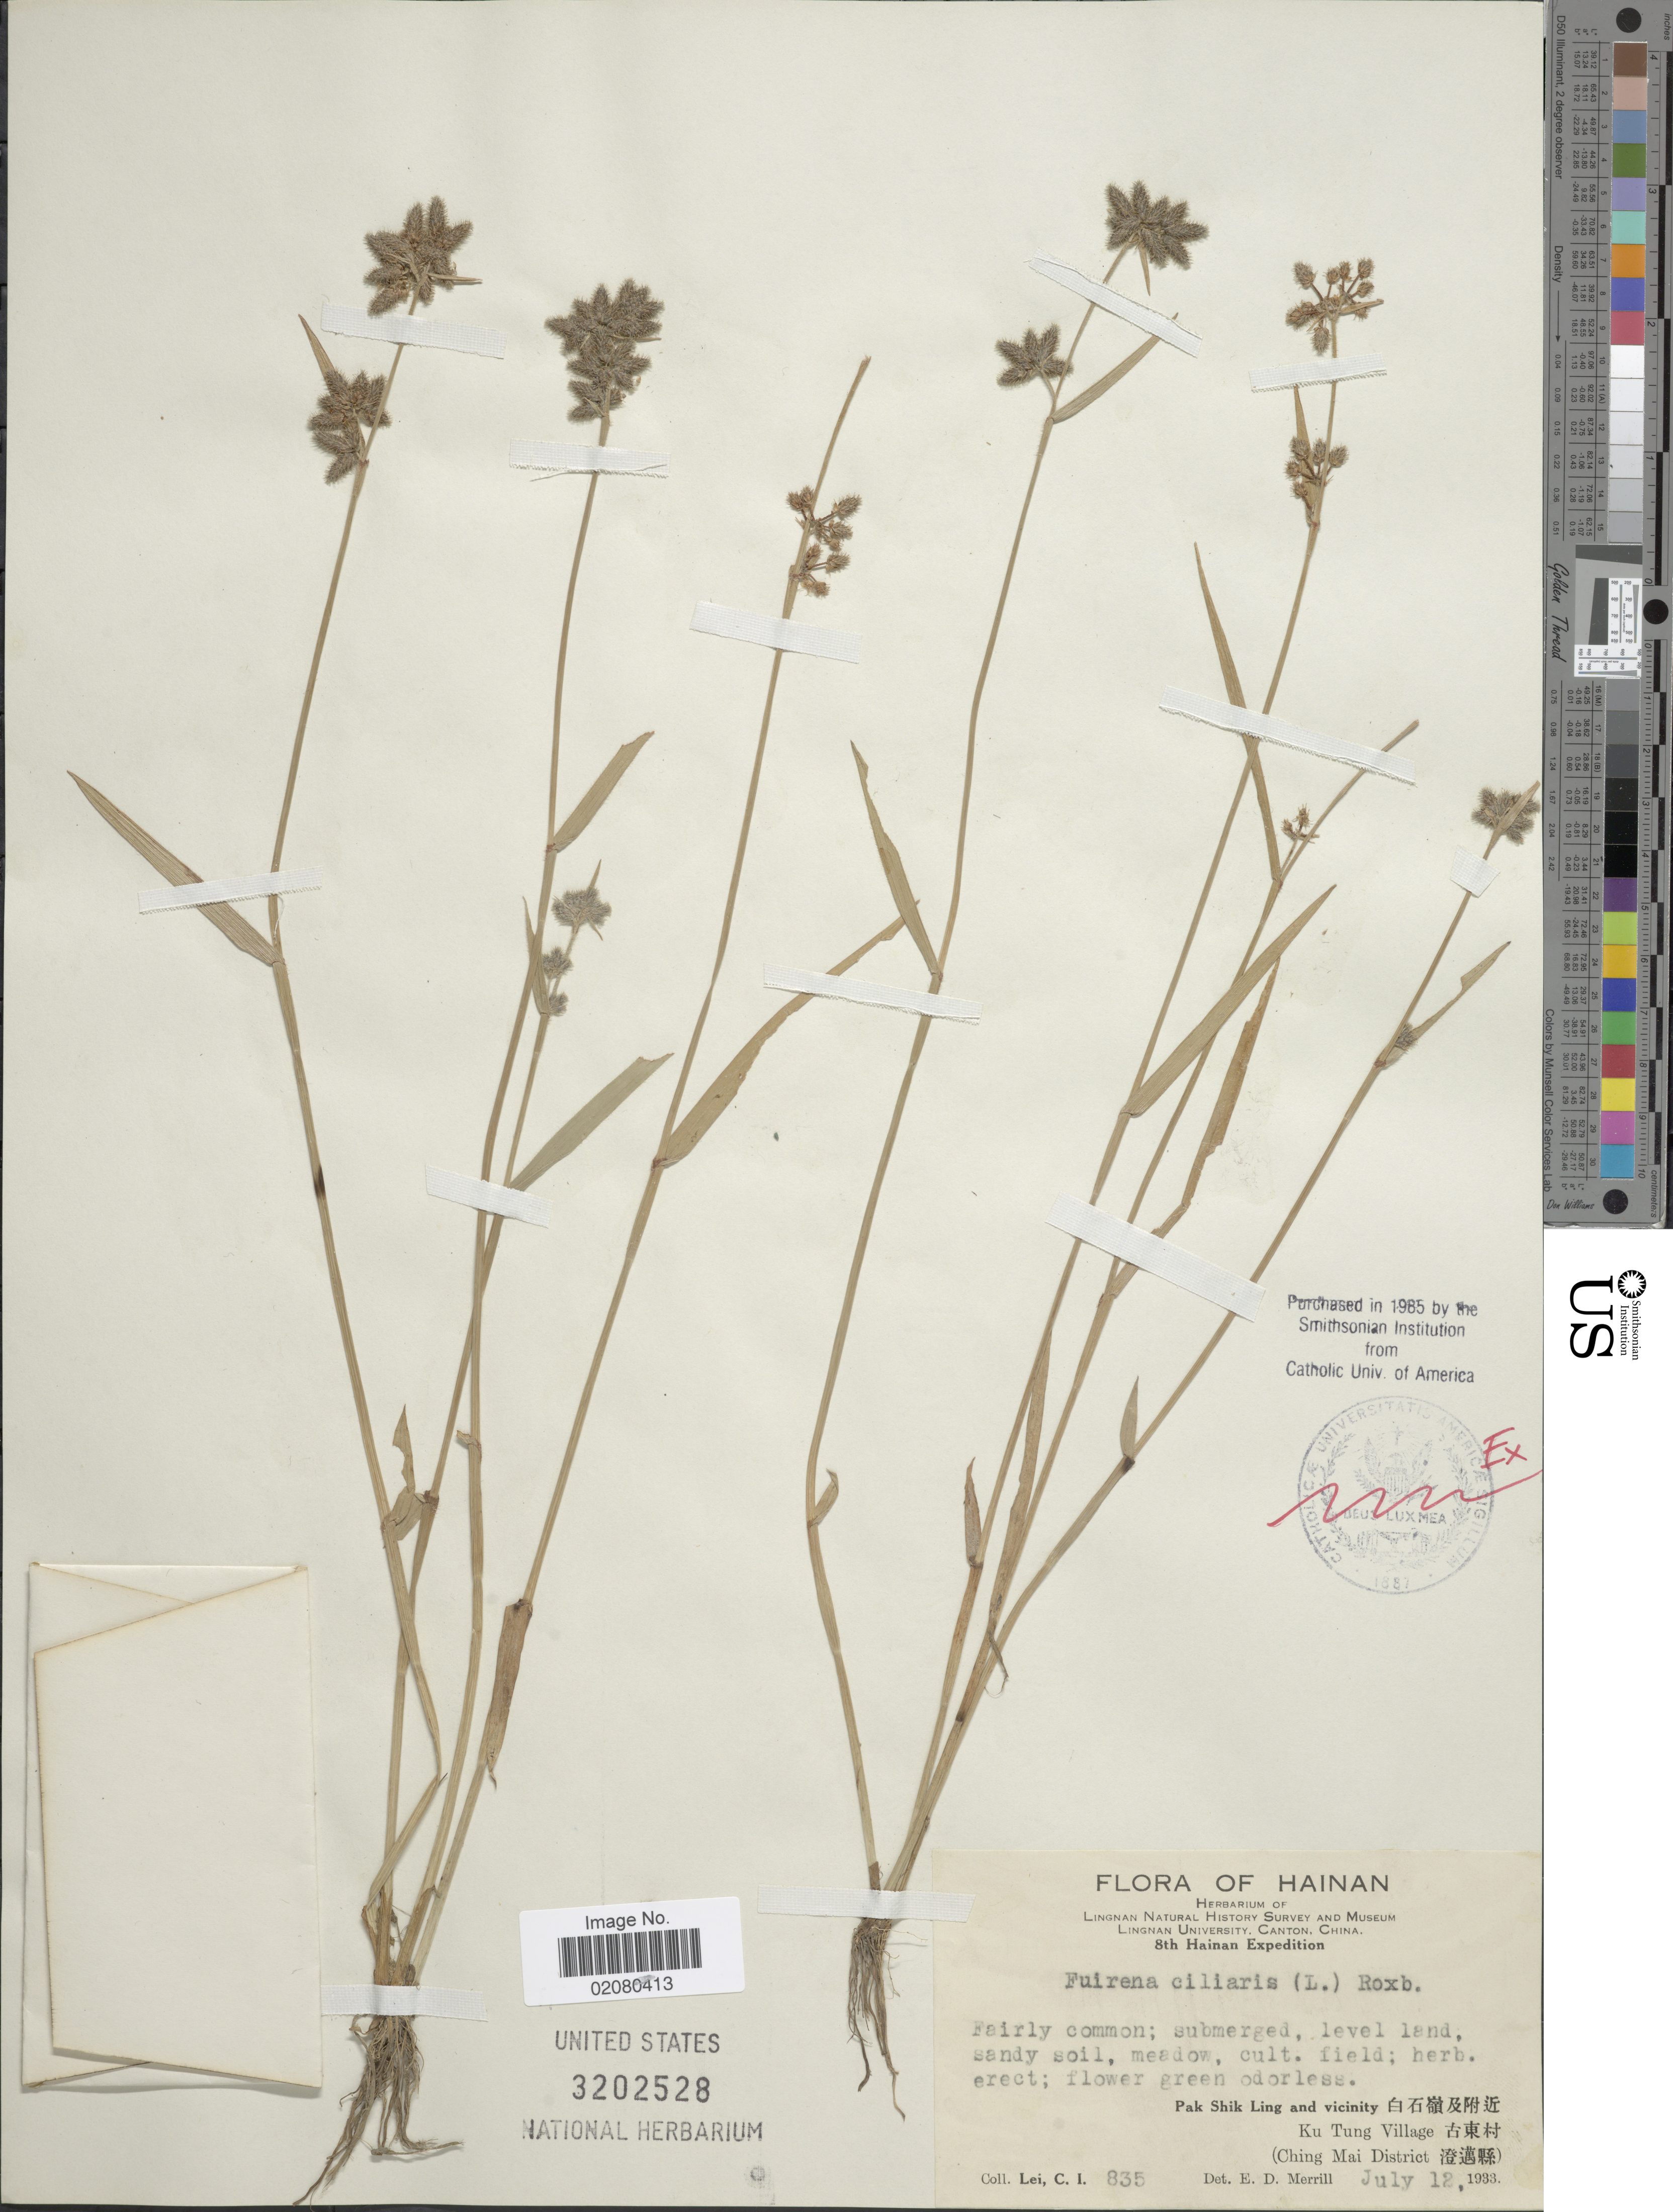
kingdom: Plantae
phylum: Tracheophyta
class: Liliopsida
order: Poales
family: Cyperaceae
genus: Fuirena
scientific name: Fuirena ciliaris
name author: (L.) Roxb.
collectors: C. I. Lei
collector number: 835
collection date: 1933-07-12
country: China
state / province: Hainan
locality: Cult. field, Pak Shing Ling and vicinity, Ku Tung Village (Ching Mai District).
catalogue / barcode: US 3202528